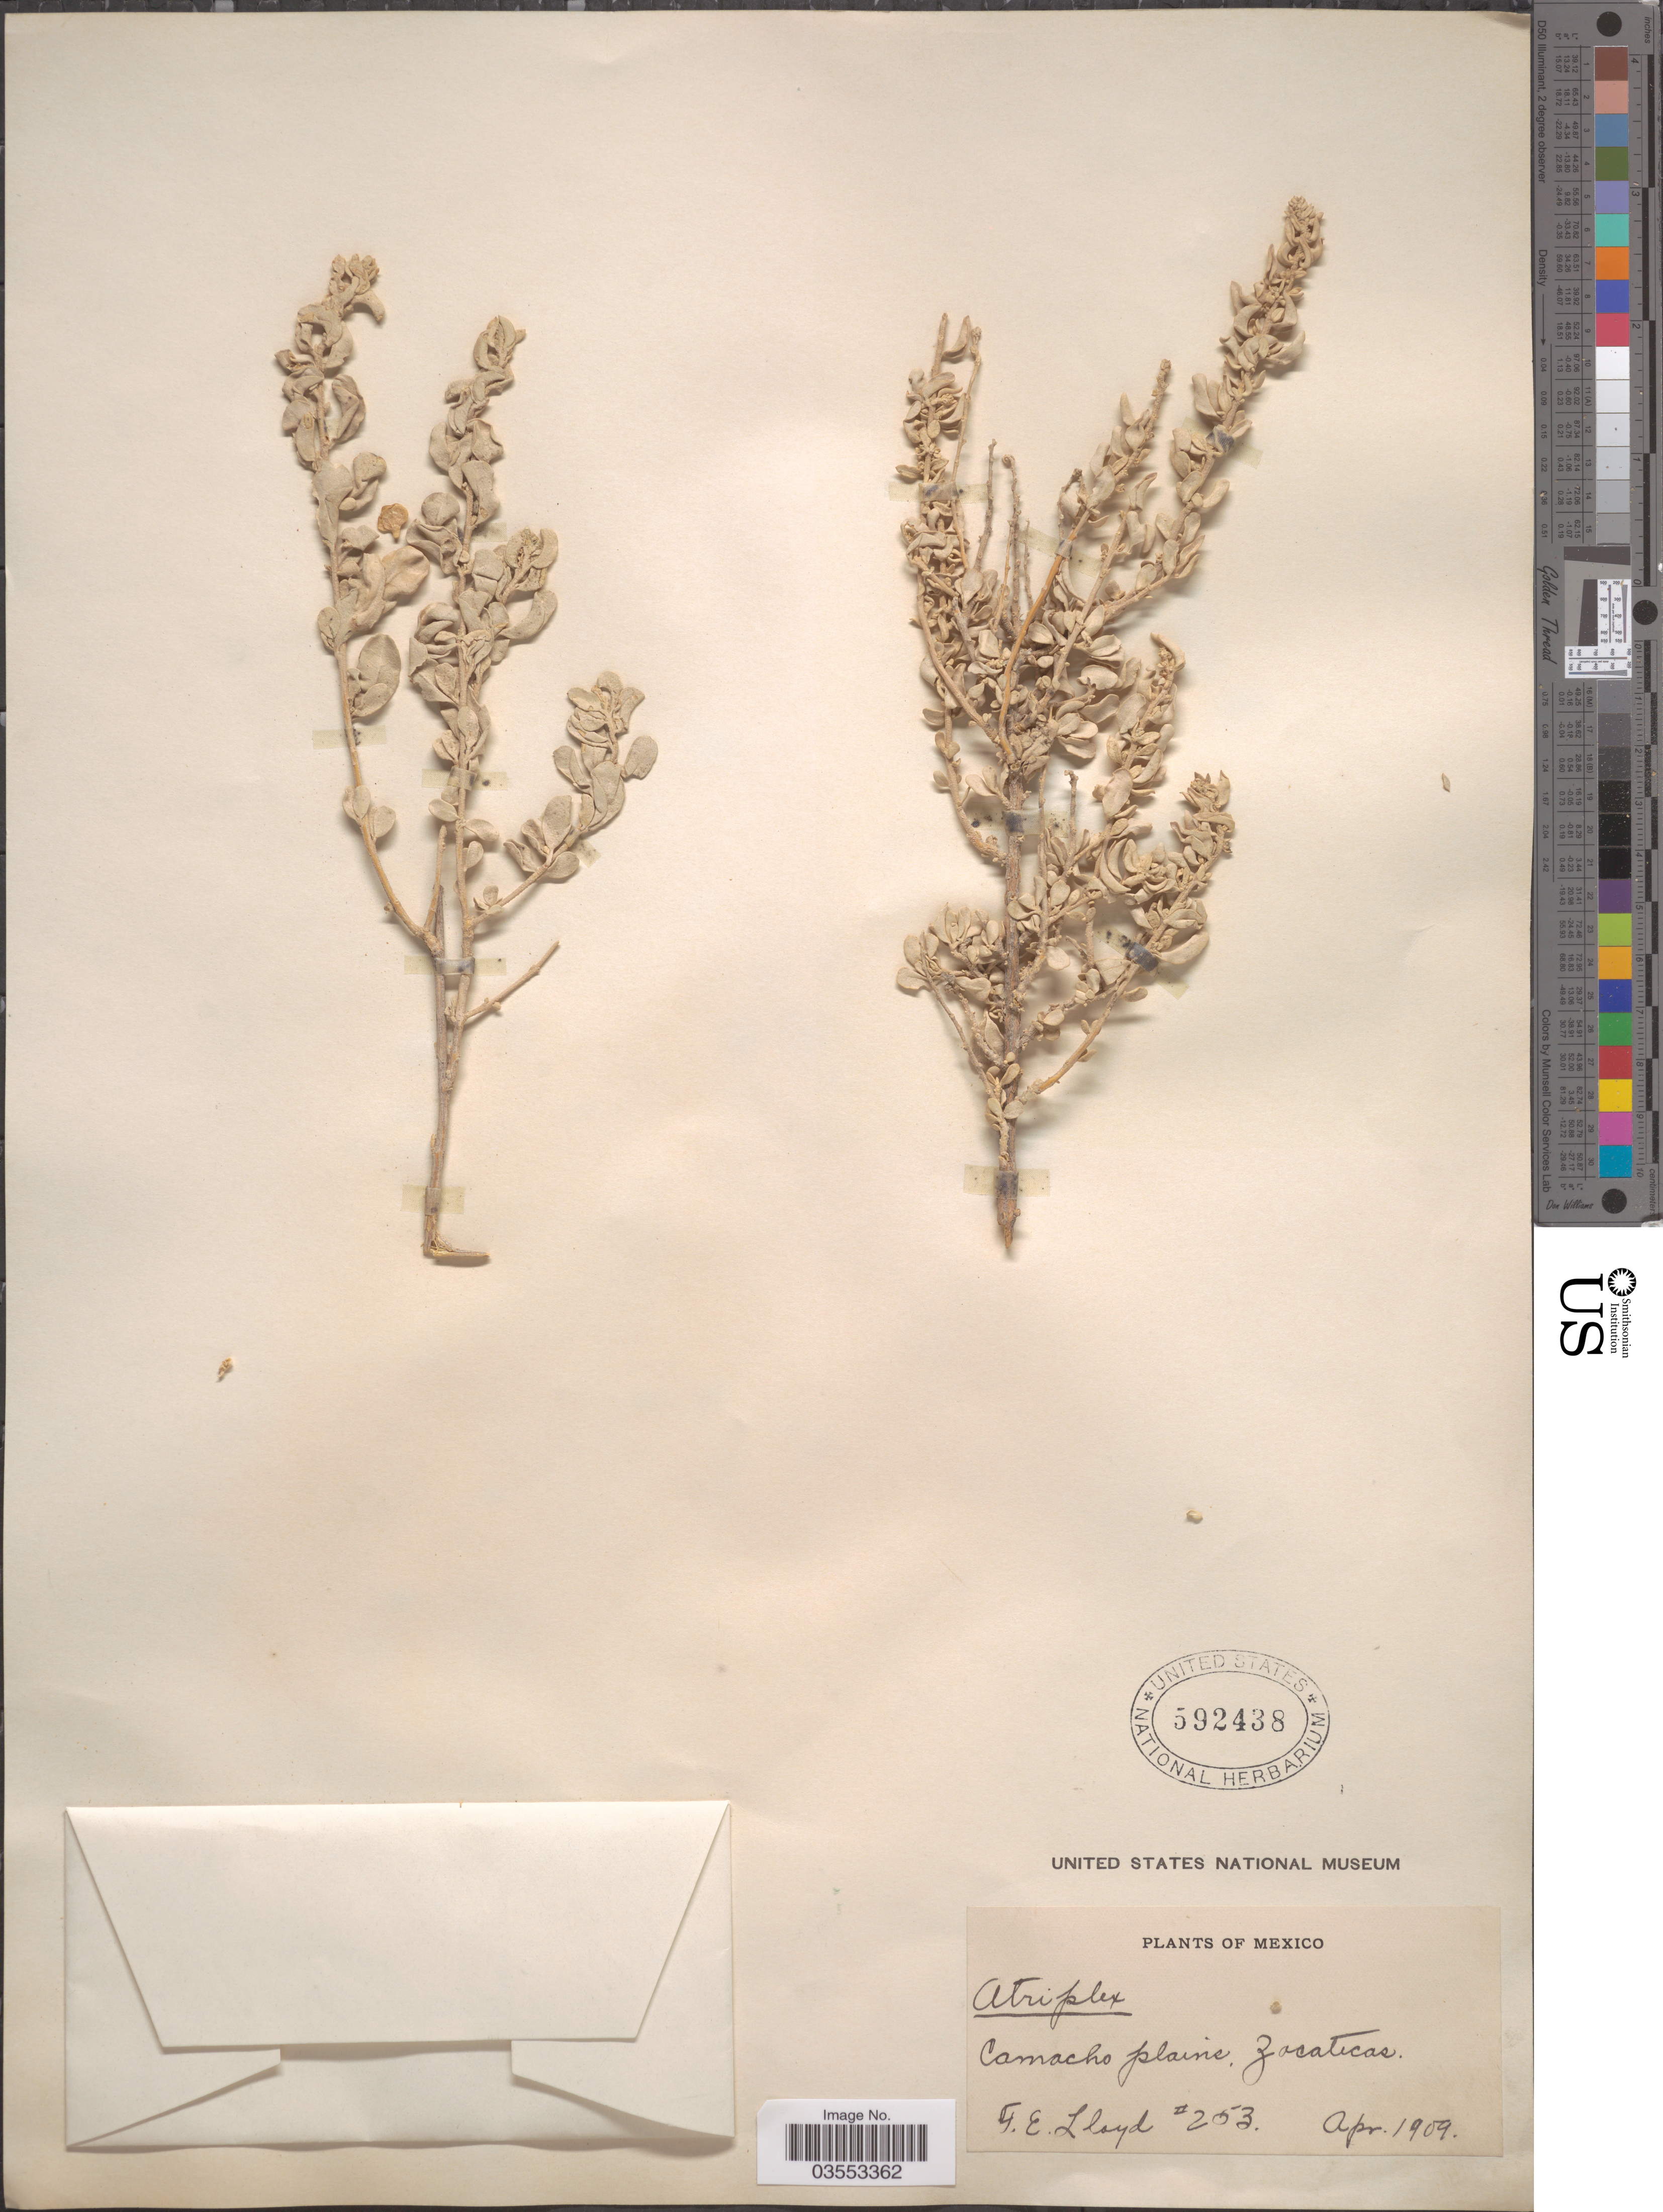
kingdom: Plantae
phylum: Tracheophyta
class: Magnoliopsida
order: Caryophyllales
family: Amaranthaceae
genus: Atriplex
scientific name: Atriplex obovata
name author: Moq.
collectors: F. E. Lloyd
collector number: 253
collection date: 1909-04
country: Mexico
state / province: Zacatecas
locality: Camacho plains.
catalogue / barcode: US 592438